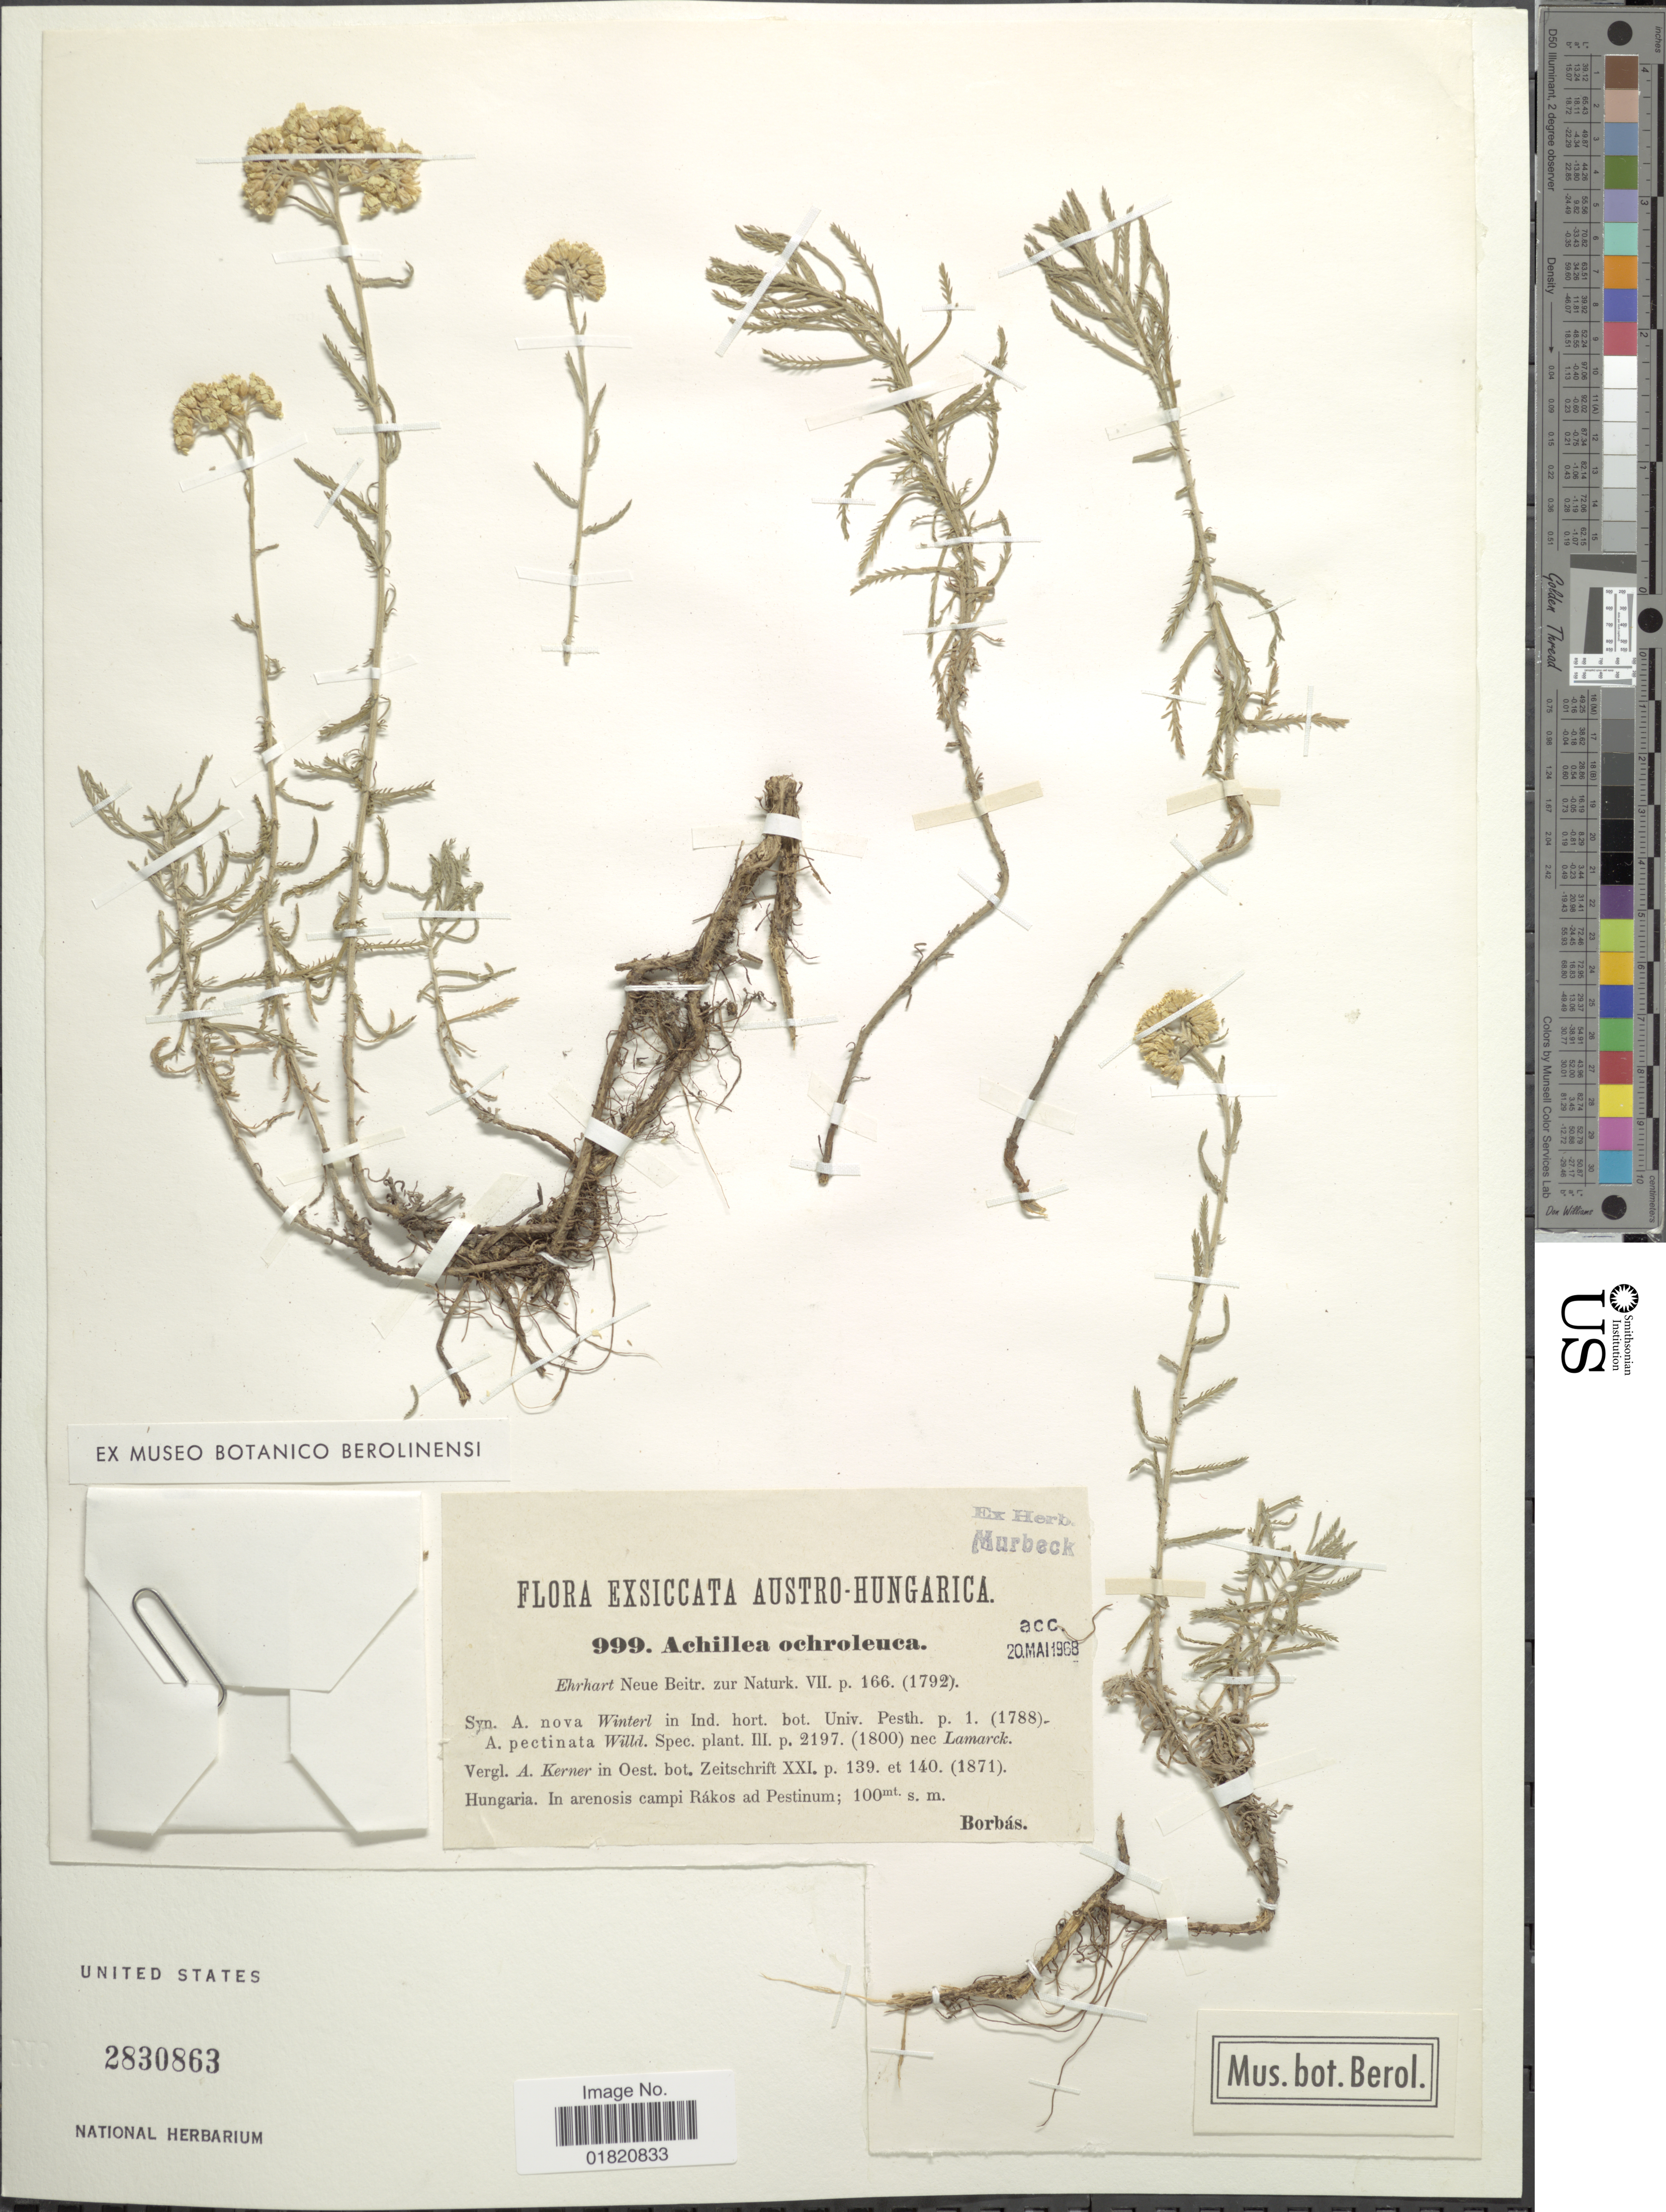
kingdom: Plantae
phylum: Tracheophyta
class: Magnoliopsida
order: Asterales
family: Asteraceae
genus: Achillea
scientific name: Achillea ochroleuca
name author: Ehrh.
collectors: V. von Borbás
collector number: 999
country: Hungary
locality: In arenosis campi Rákos ad Pestinum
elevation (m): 100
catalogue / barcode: US 2830863